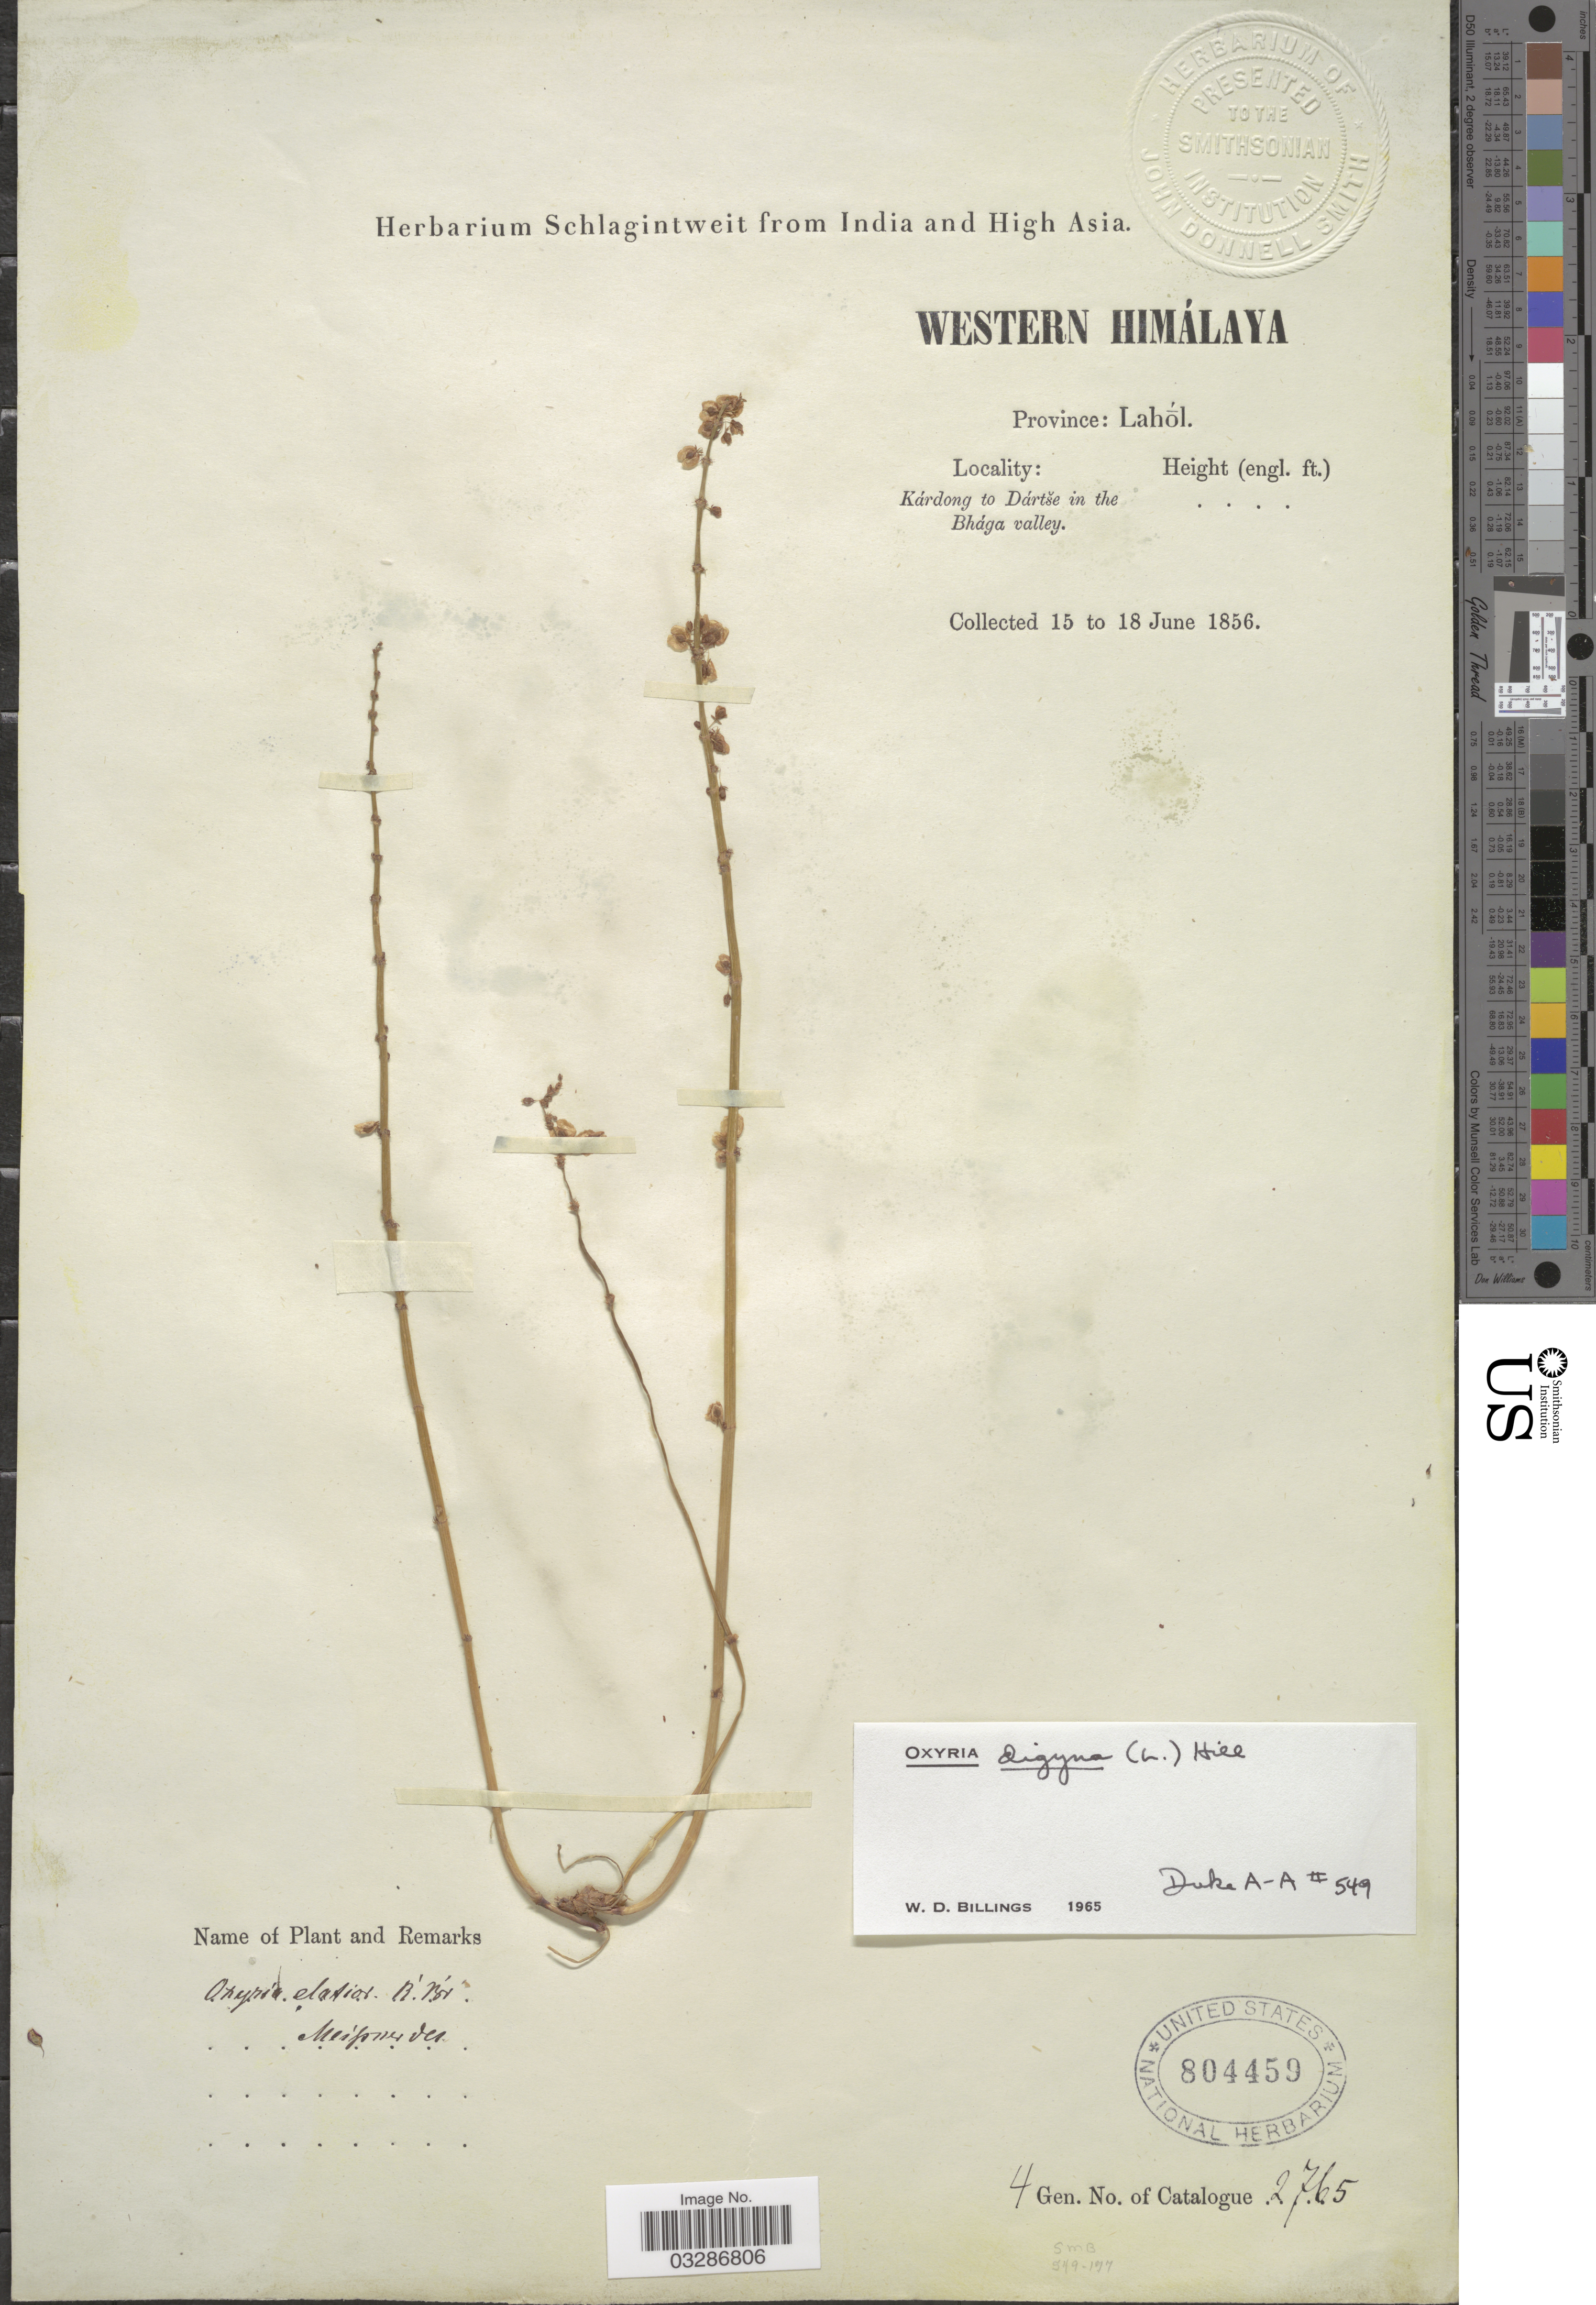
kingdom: Plantae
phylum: Tracheophyta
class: Magnoliopsida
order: Caryophyllales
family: Polygonaceae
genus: Oxyria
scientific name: Oxyria digyna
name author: (L.) Hill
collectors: ex herb. Schlagintweit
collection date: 1856-06-15/1856-06-18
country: India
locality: Western Himalaya. Province: Lahol. Kárdong to Dártse in the Bhága valley.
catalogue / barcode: US 804459